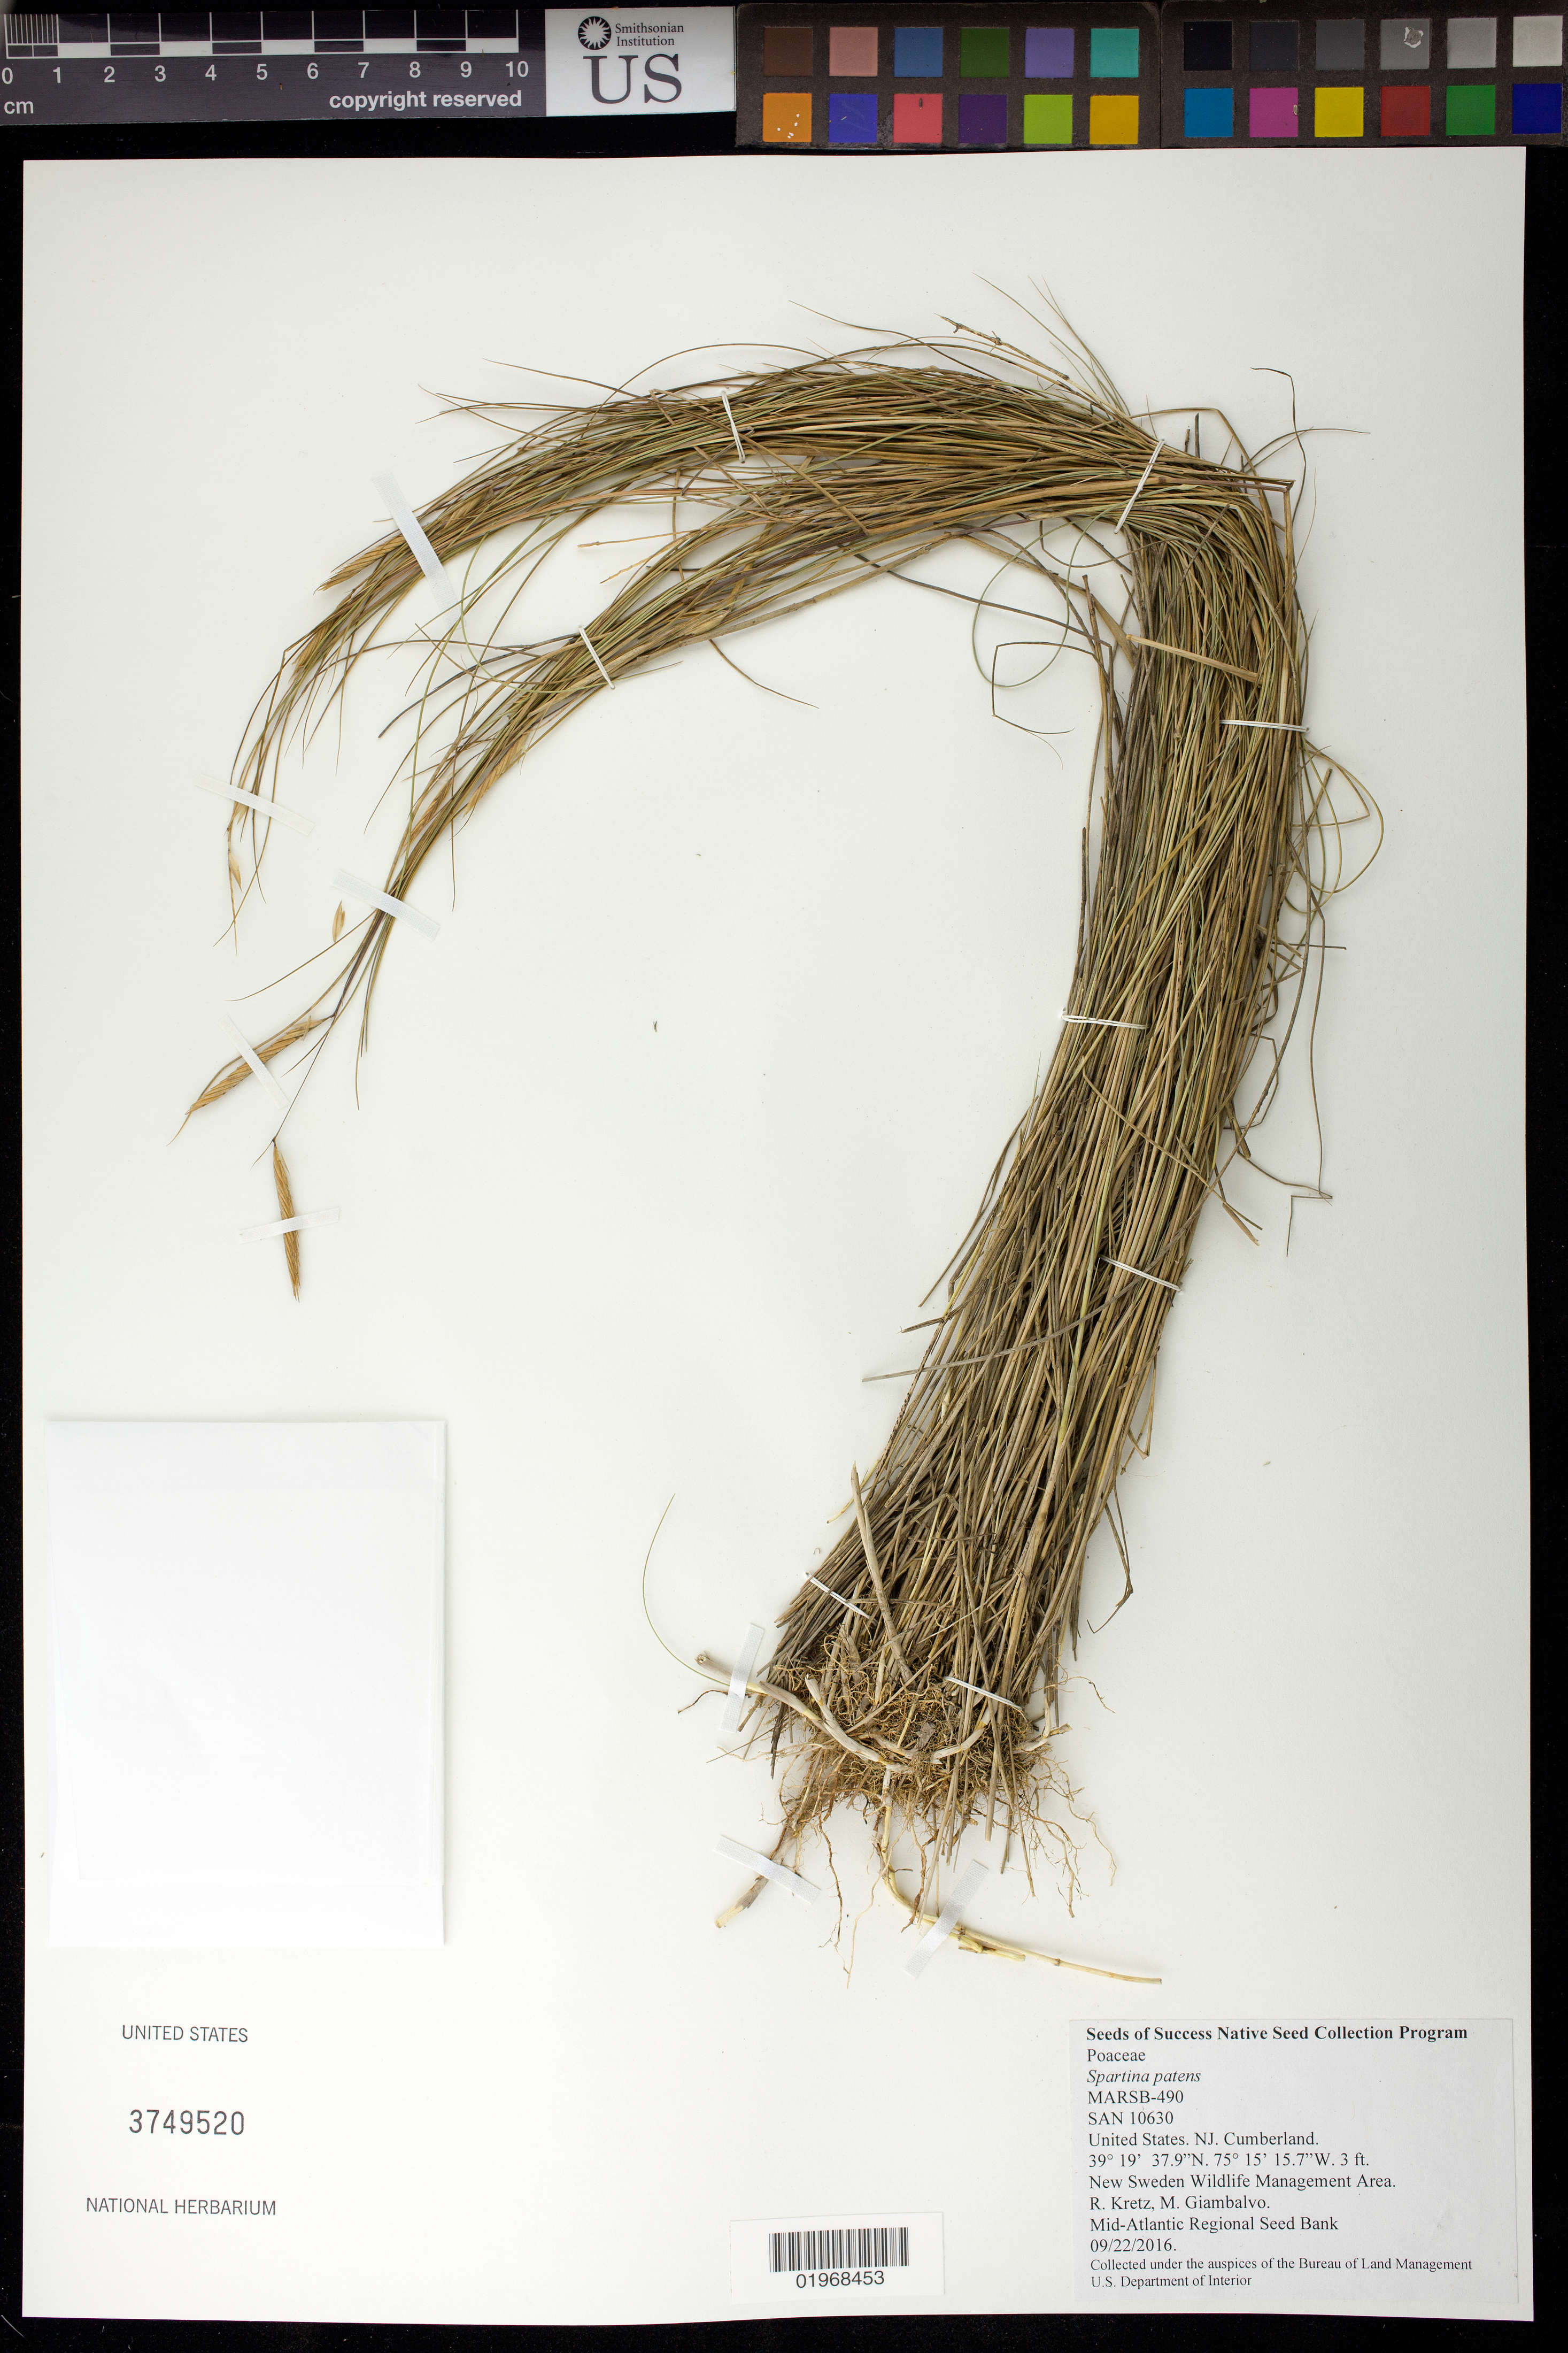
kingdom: Plantae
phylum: Tracheophyta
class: Liliopsida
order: Poales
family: Poaceae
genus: Sporobolus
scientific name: Sporobolus pumilus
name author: (Roth) P.M. Peterson & Saarela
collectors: R. Kretz & M. Giambalvo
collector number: MARCB-490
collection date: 2016-09-22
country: United States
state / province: New Jersey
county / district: Cumberland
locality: New Sweden Wildlife Management Area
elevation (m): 1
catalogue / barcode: US 3749520